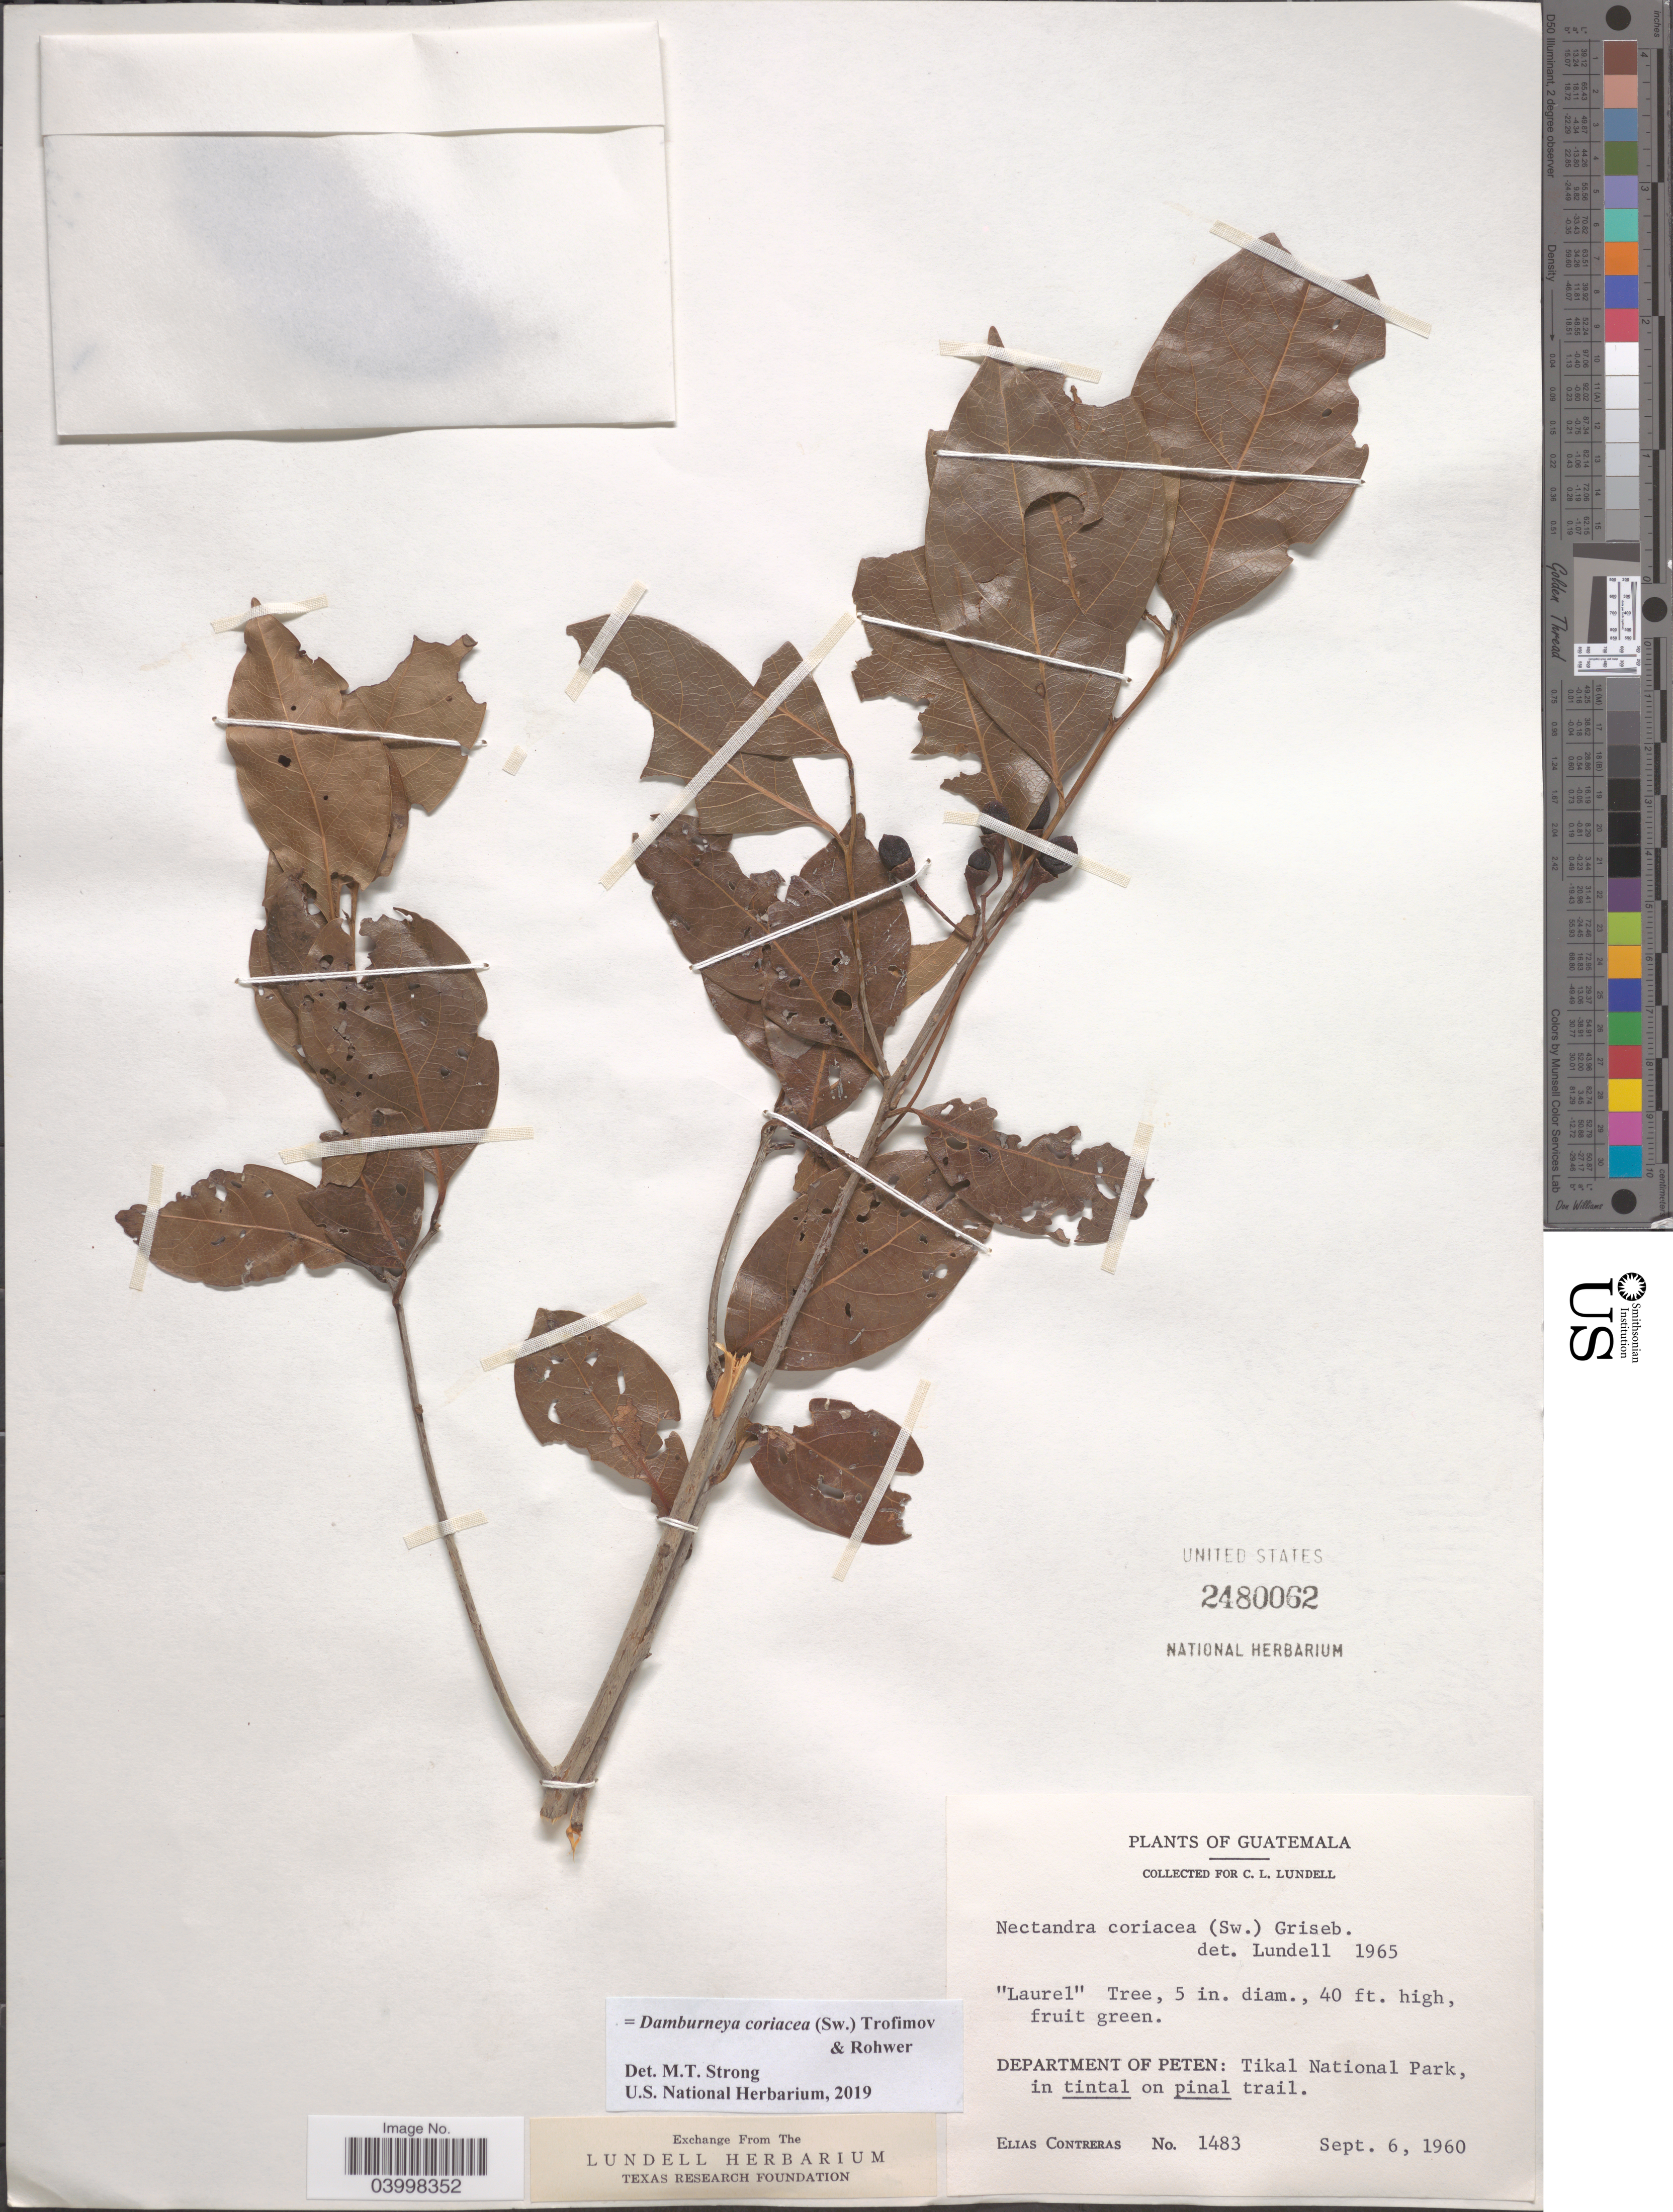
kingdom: Plantae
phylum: Tracheophyta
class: Magnoliopsida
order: Laurales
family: Lauraceae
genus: Damburneya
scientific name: Damburneya coriacea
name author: (Sw.) Trofimov & Rohwer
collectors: E. Contreras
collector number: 1483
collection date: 1960-09-06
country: Guatemala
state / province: El Peten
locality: Department of Peten: Tikal National Park.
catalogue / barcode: US 2480062